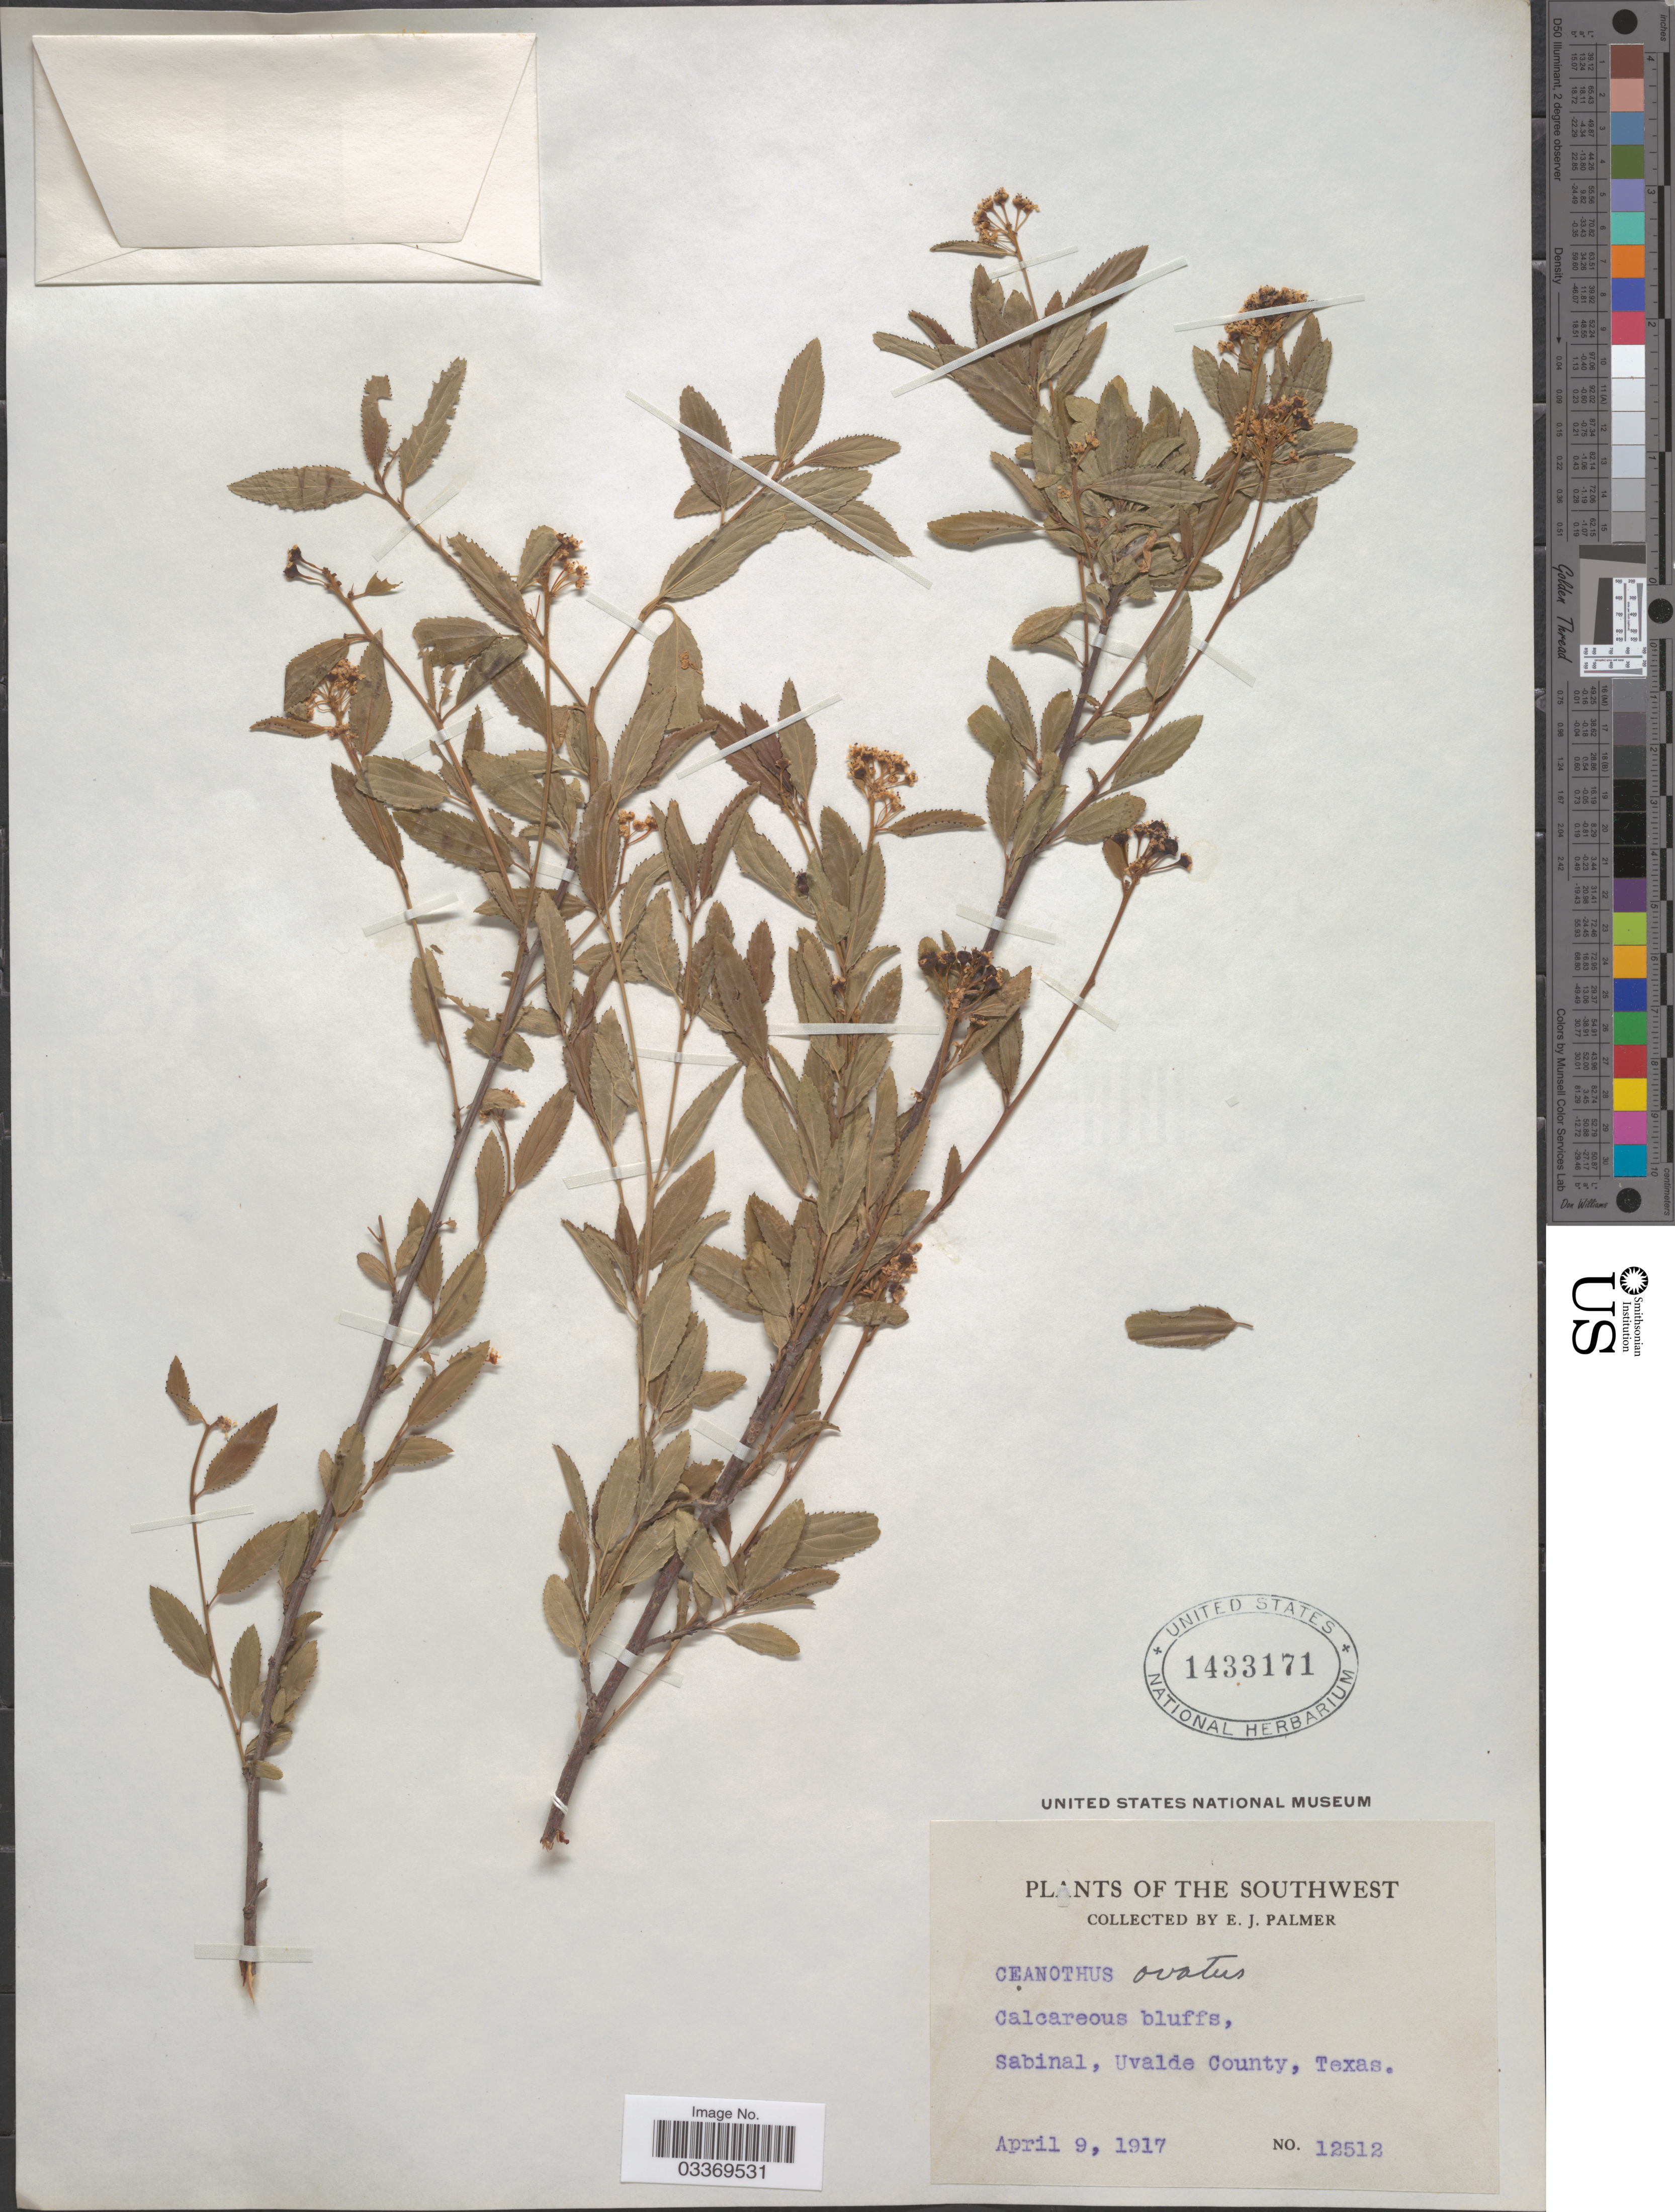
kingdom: Plantae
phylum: Tracheophyta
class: Magnoliopsida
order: Rosales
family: Rhamnaceae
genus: Ceanothus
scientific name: Ceanothus ovatus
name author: Desf.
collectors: E. J. Palmer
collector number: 12512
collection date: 1917-04-09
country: United States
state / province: Texas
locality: The Southwest. Sabinal, Uvalde County.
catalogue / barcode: US 1433171